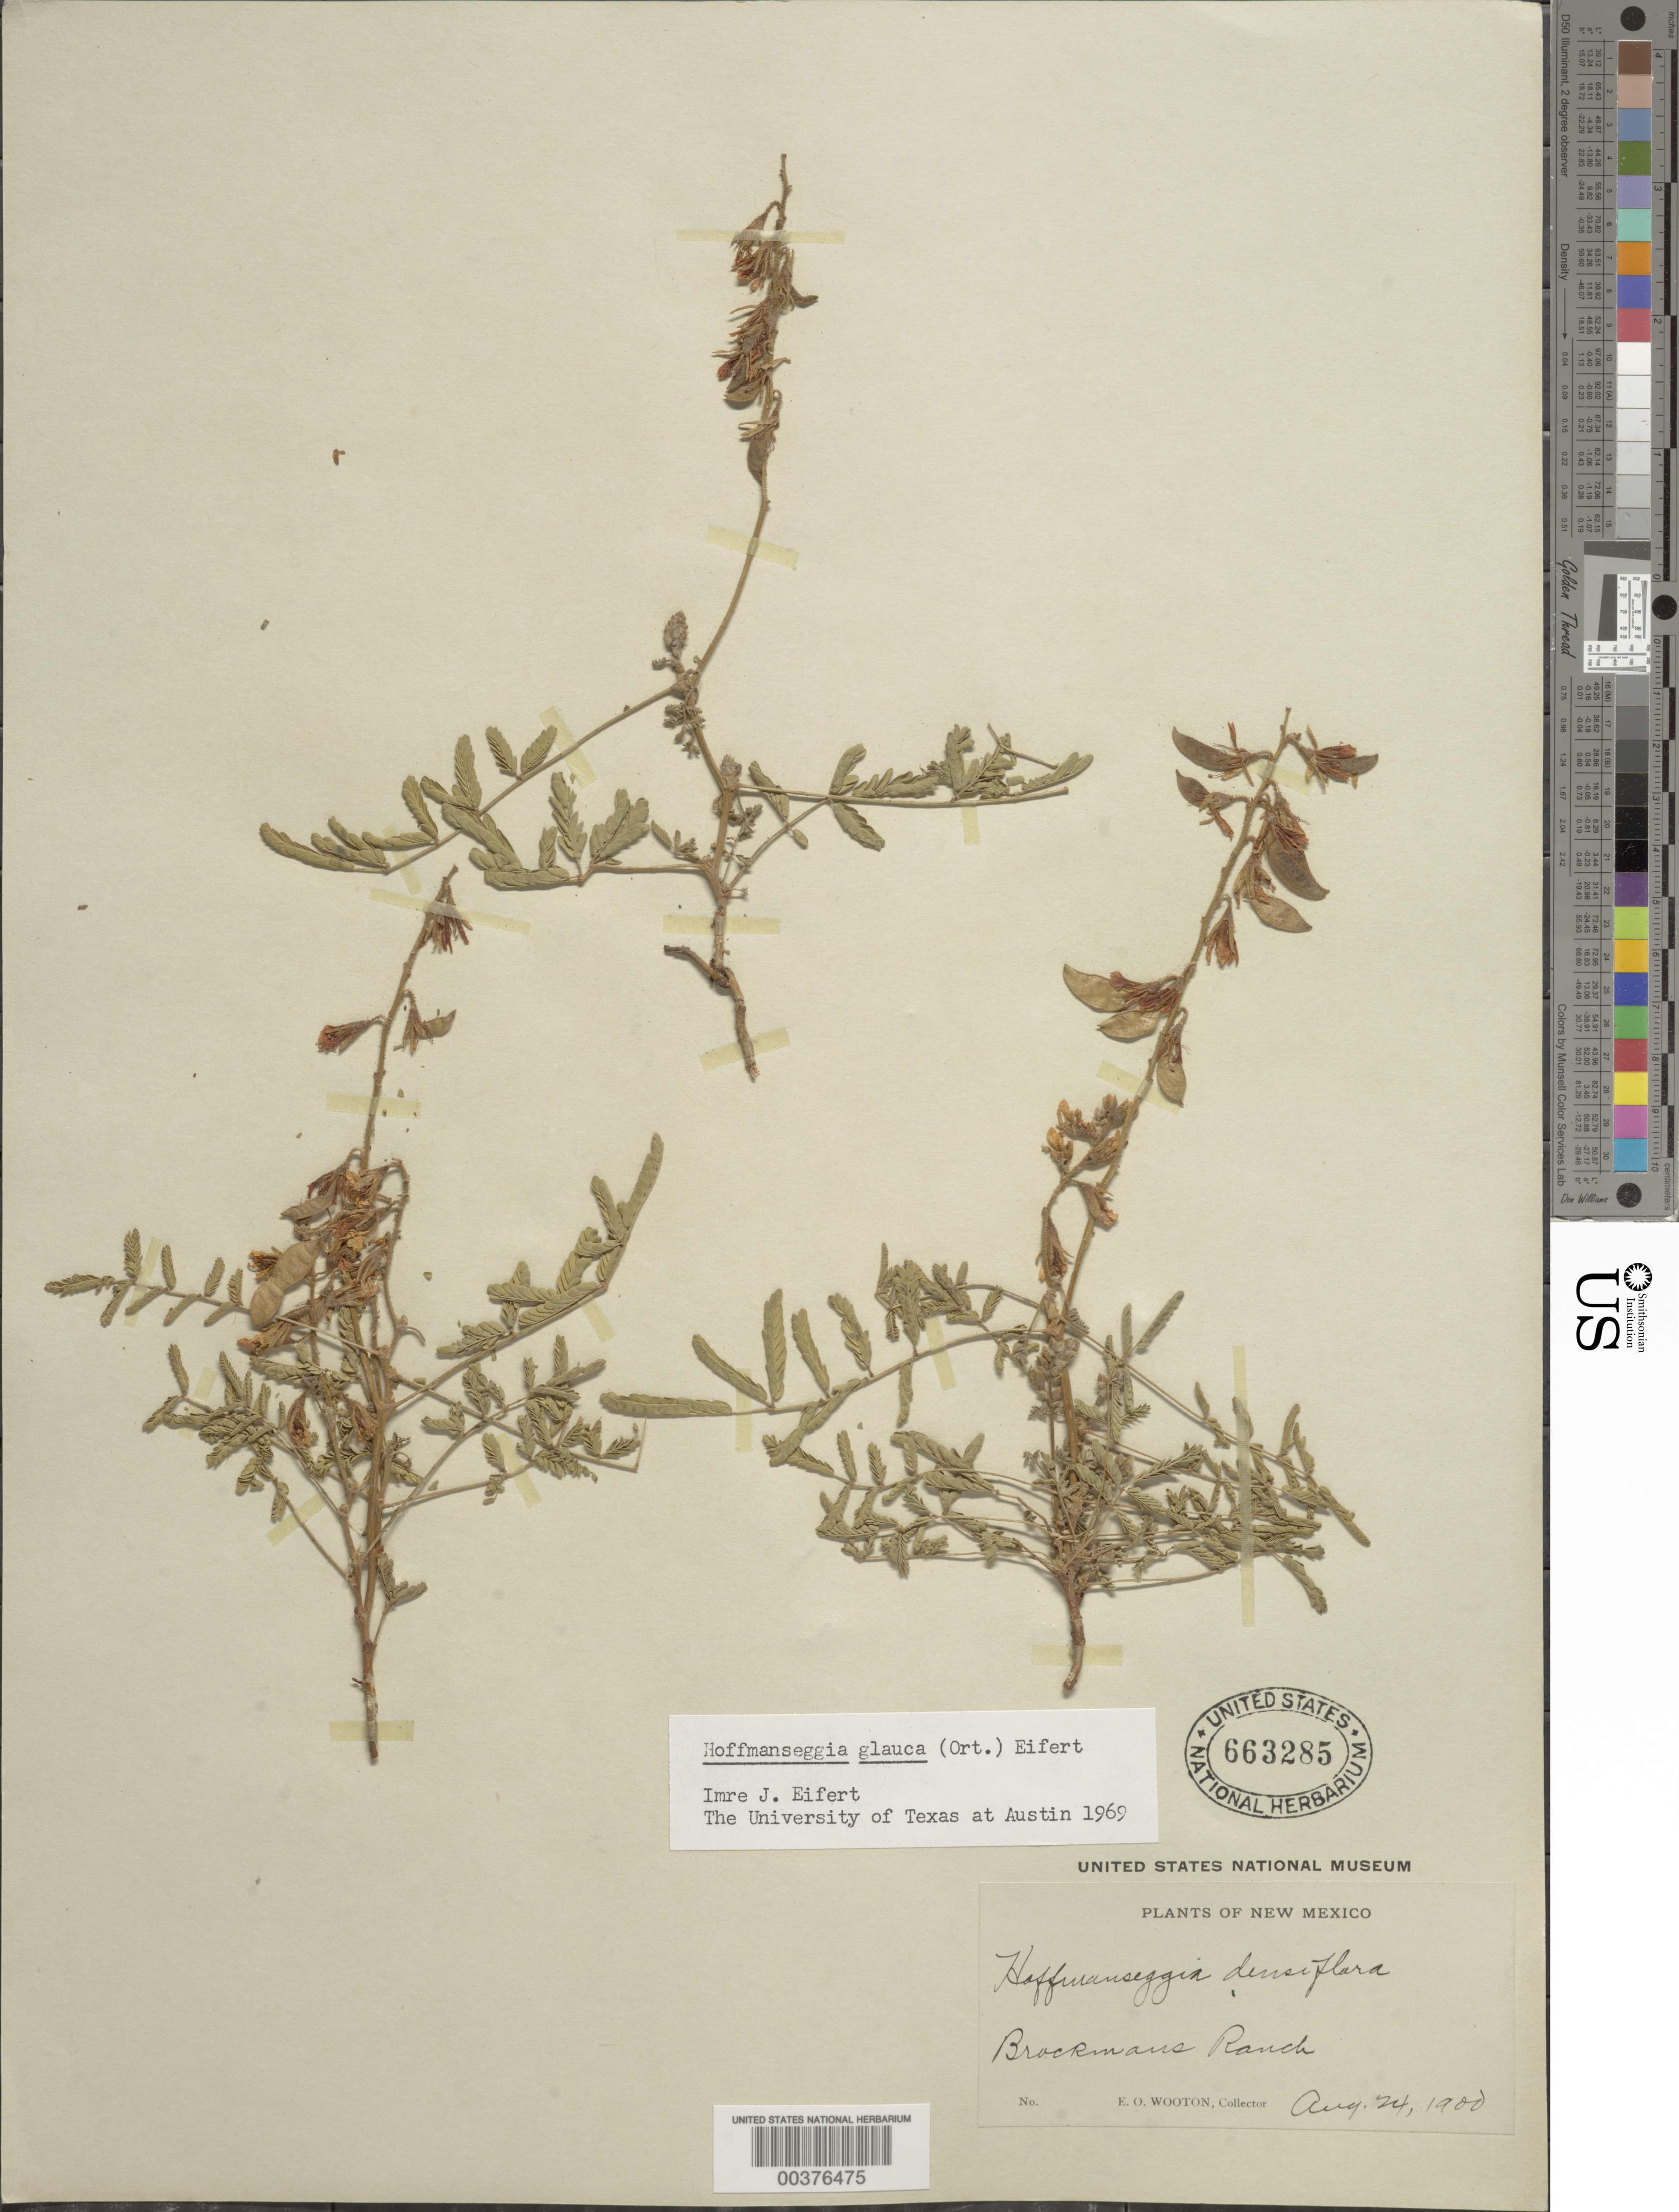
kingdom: Plantae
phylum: Tracheophyta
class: Magnoliopsida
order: Fabales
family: Fabaceae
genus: Hoffmannseggia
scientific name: Hoffmannseggia glauca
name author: (Ortega) Eifert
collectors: E. O. Wooton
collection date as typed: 24 Aug 1900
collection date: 1900-08-24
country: United States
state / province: New Mexico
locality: Brockman's ranch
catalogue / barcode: US 663285